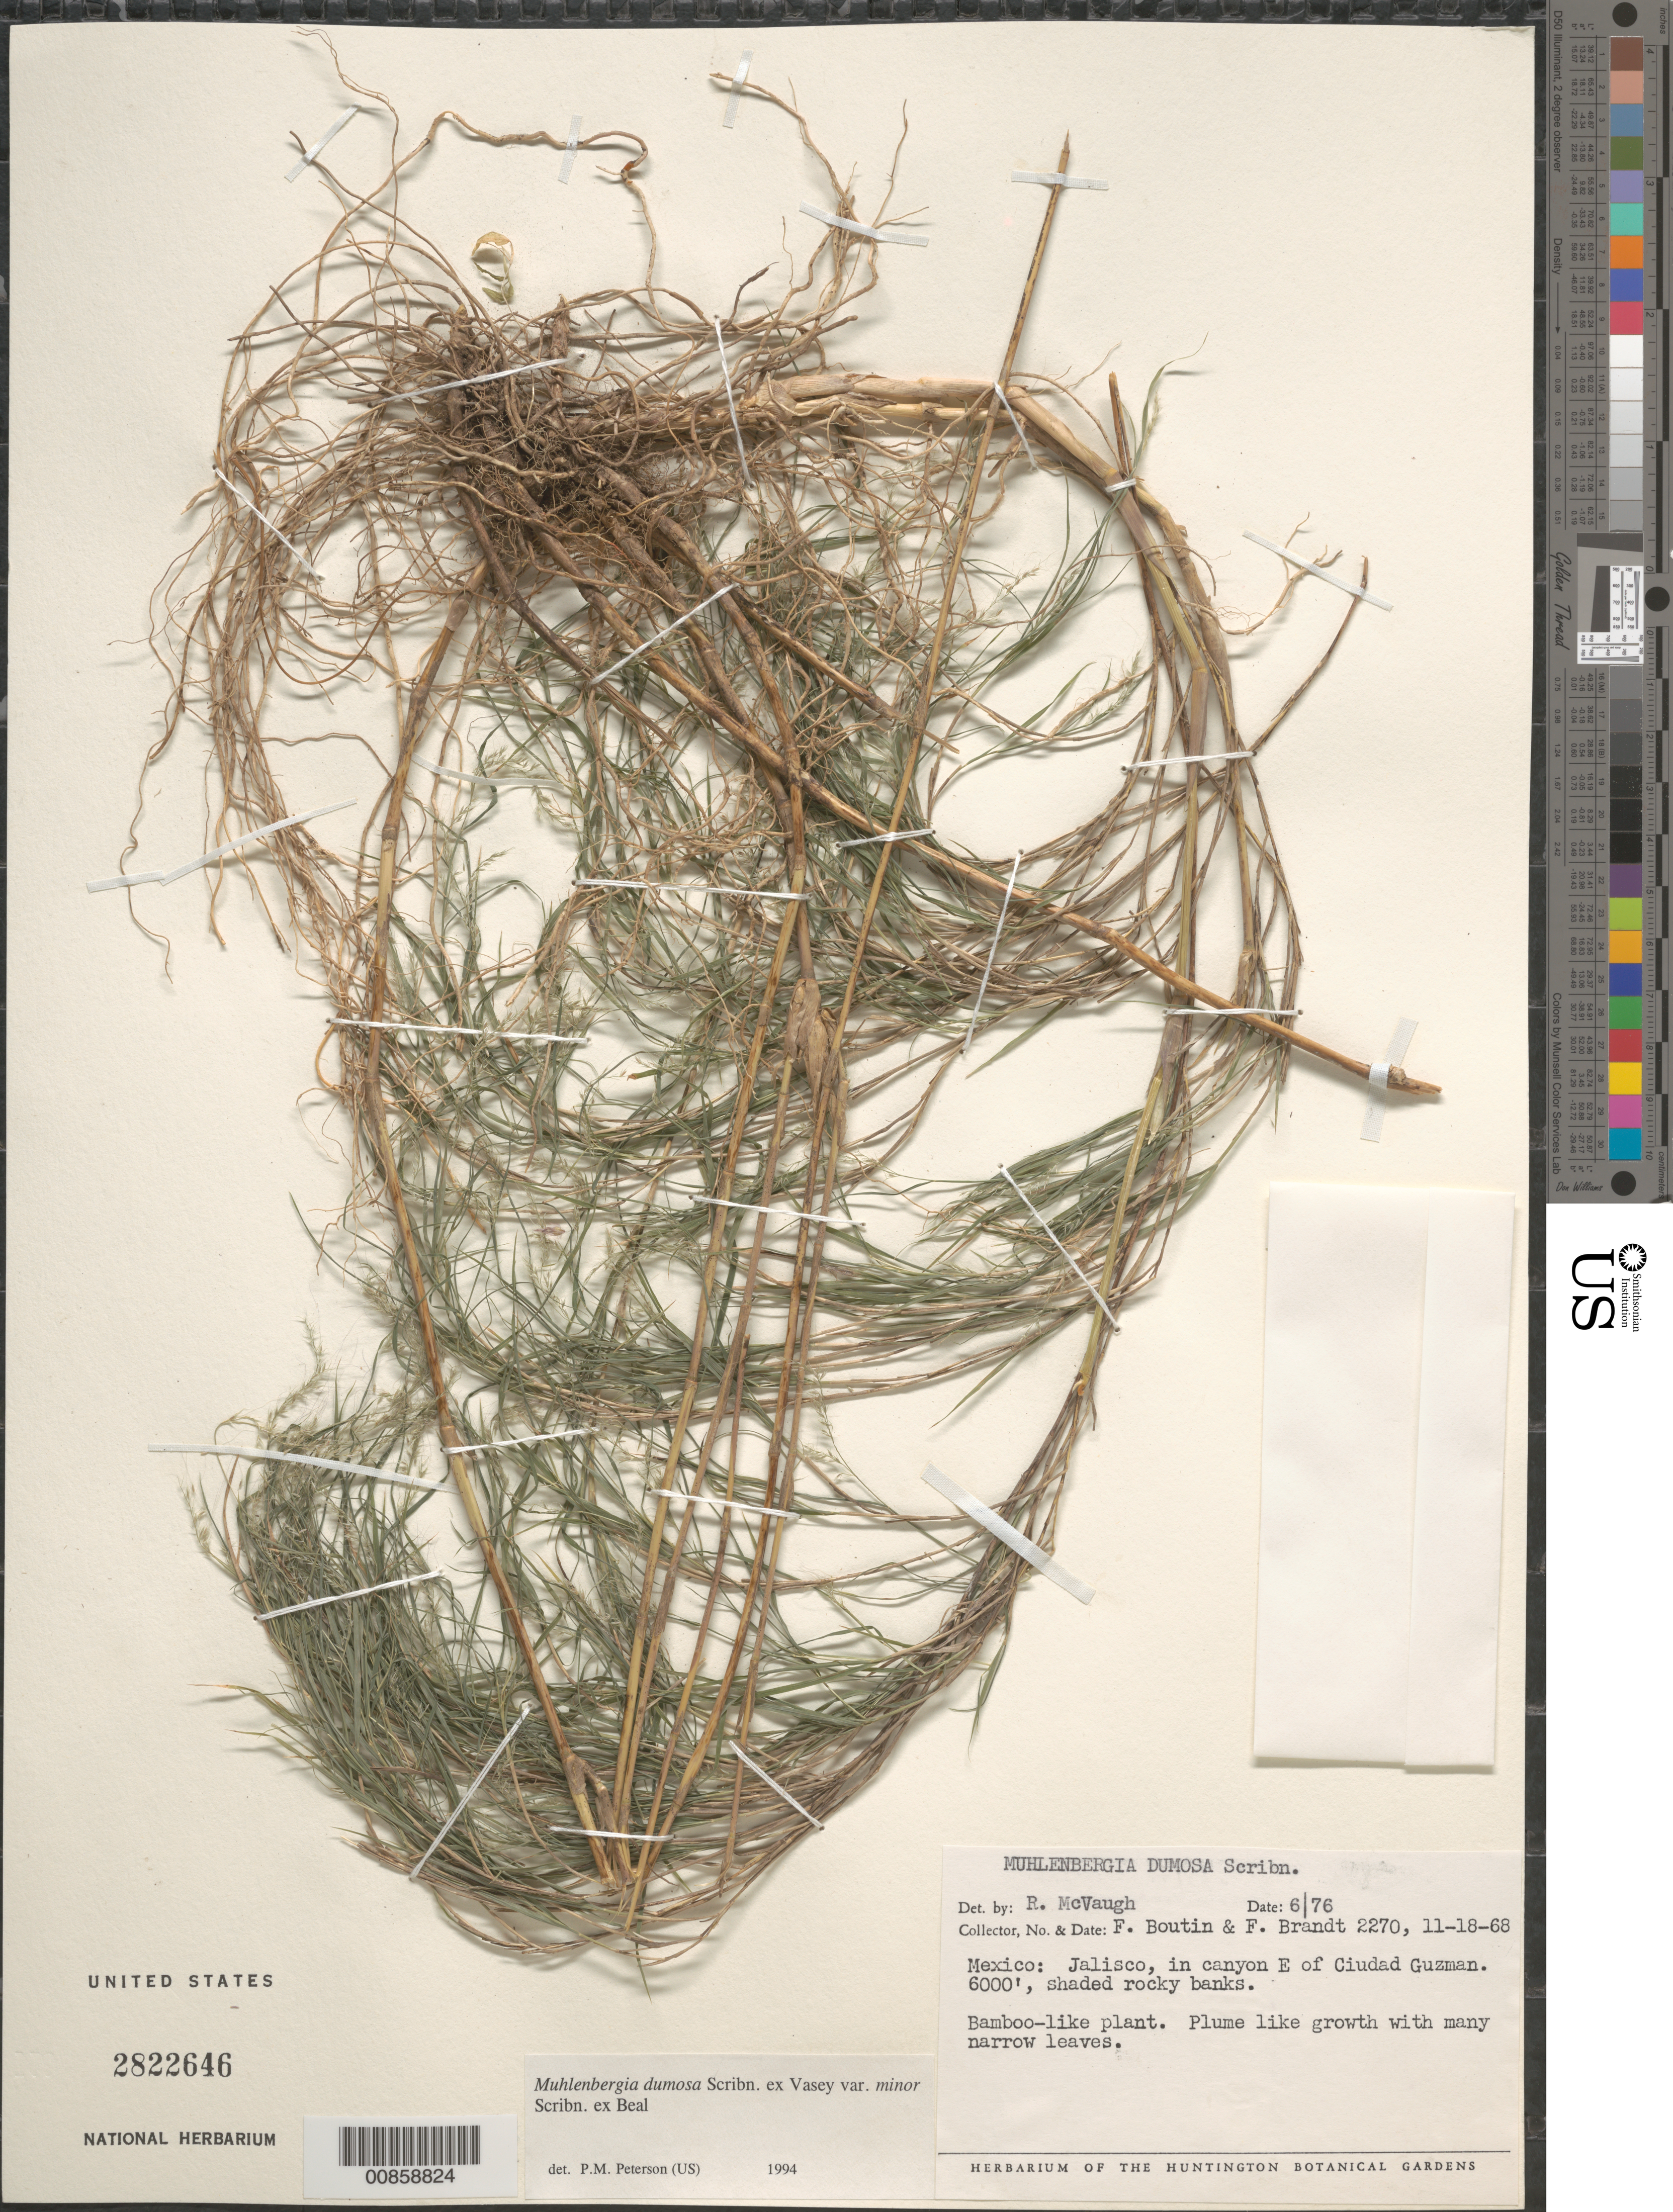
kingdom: Plantae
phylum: Tracheophyta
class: Liliopsida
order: Poales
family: Poaceae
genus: Muhlenbergia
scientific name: Muhlenbergia dumosa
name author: Scribn. ex Vasey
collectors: F. Boutin & F. Brandt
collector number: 2270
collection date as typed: Transcribed d/m/y: 18/11/68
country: Mexico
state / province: Jalisco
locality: In canyon E of Ciudad Guzman.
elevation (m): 1829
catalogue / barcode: US 2822646